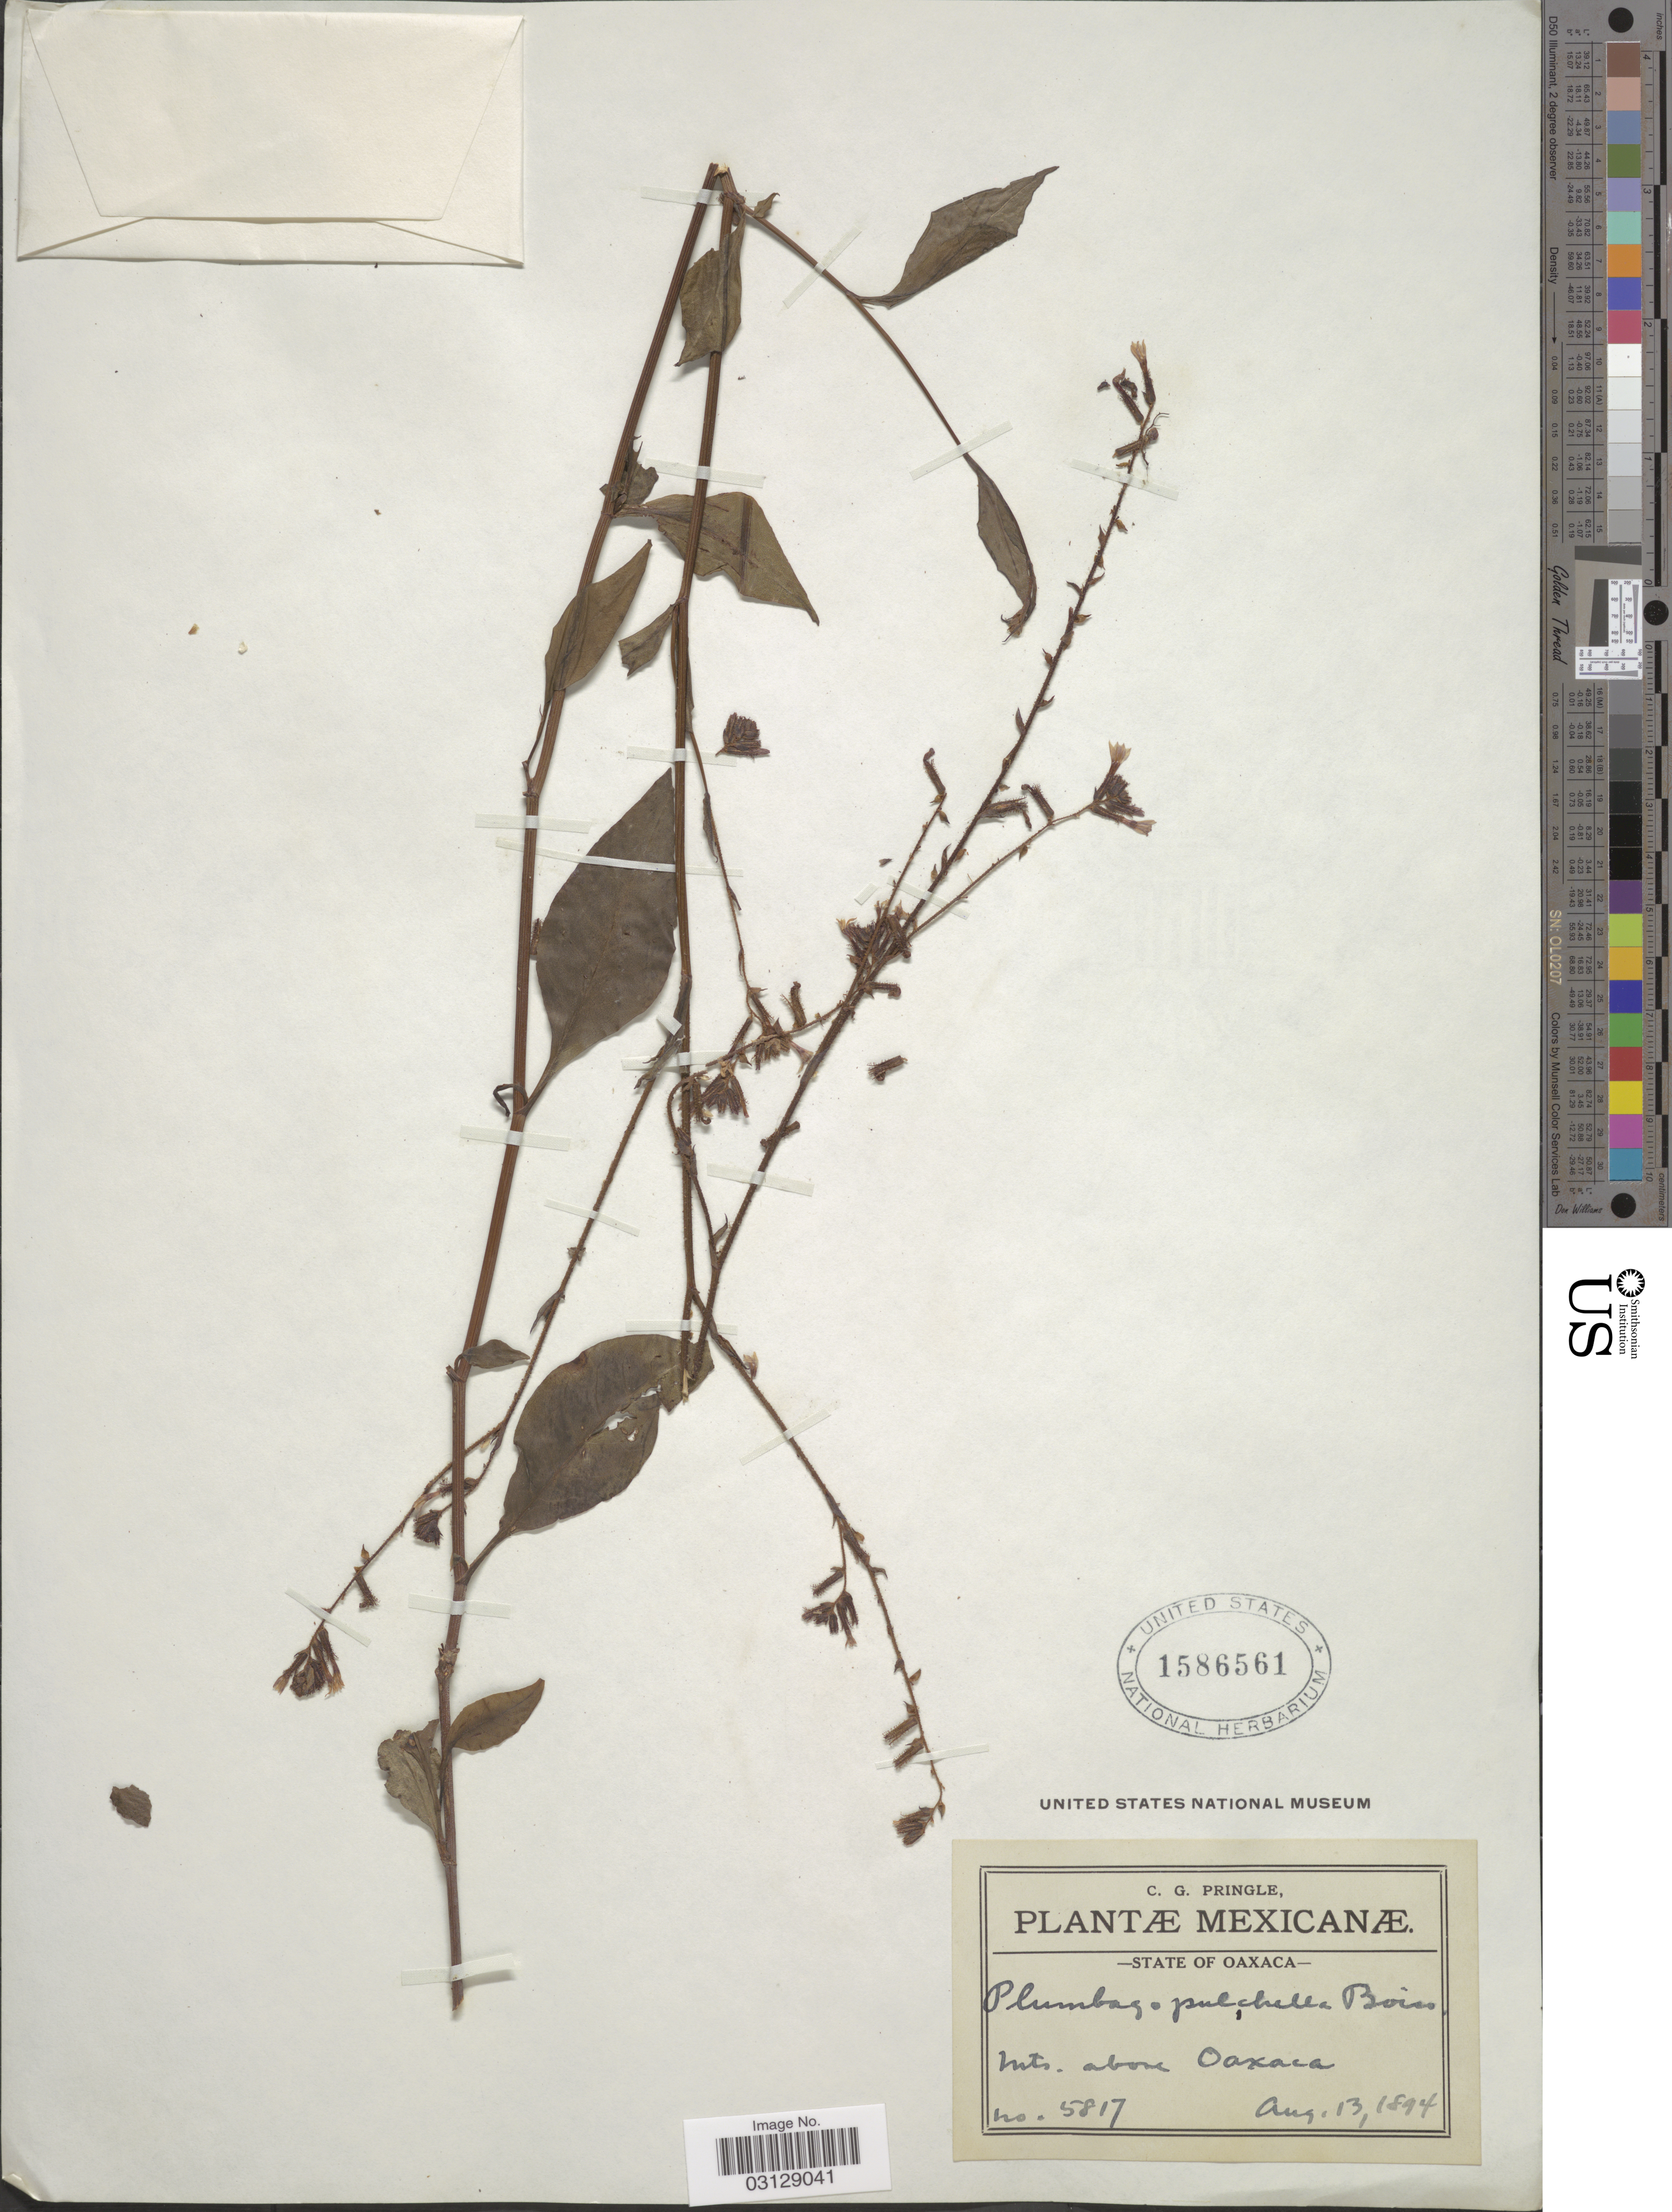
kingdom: Plantae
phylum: Tracheophyta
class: Magnoliopsida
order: Caryophyllales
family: Plumbaginaceae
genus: Plumbago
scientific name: Plumbago pulchella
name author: Boiss.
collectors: C. G. Pringle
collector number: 5817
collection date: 1894-08-13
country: Mexico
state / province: Oaxaca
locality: Mts. above Oaxaca.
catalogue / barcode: US 1586561